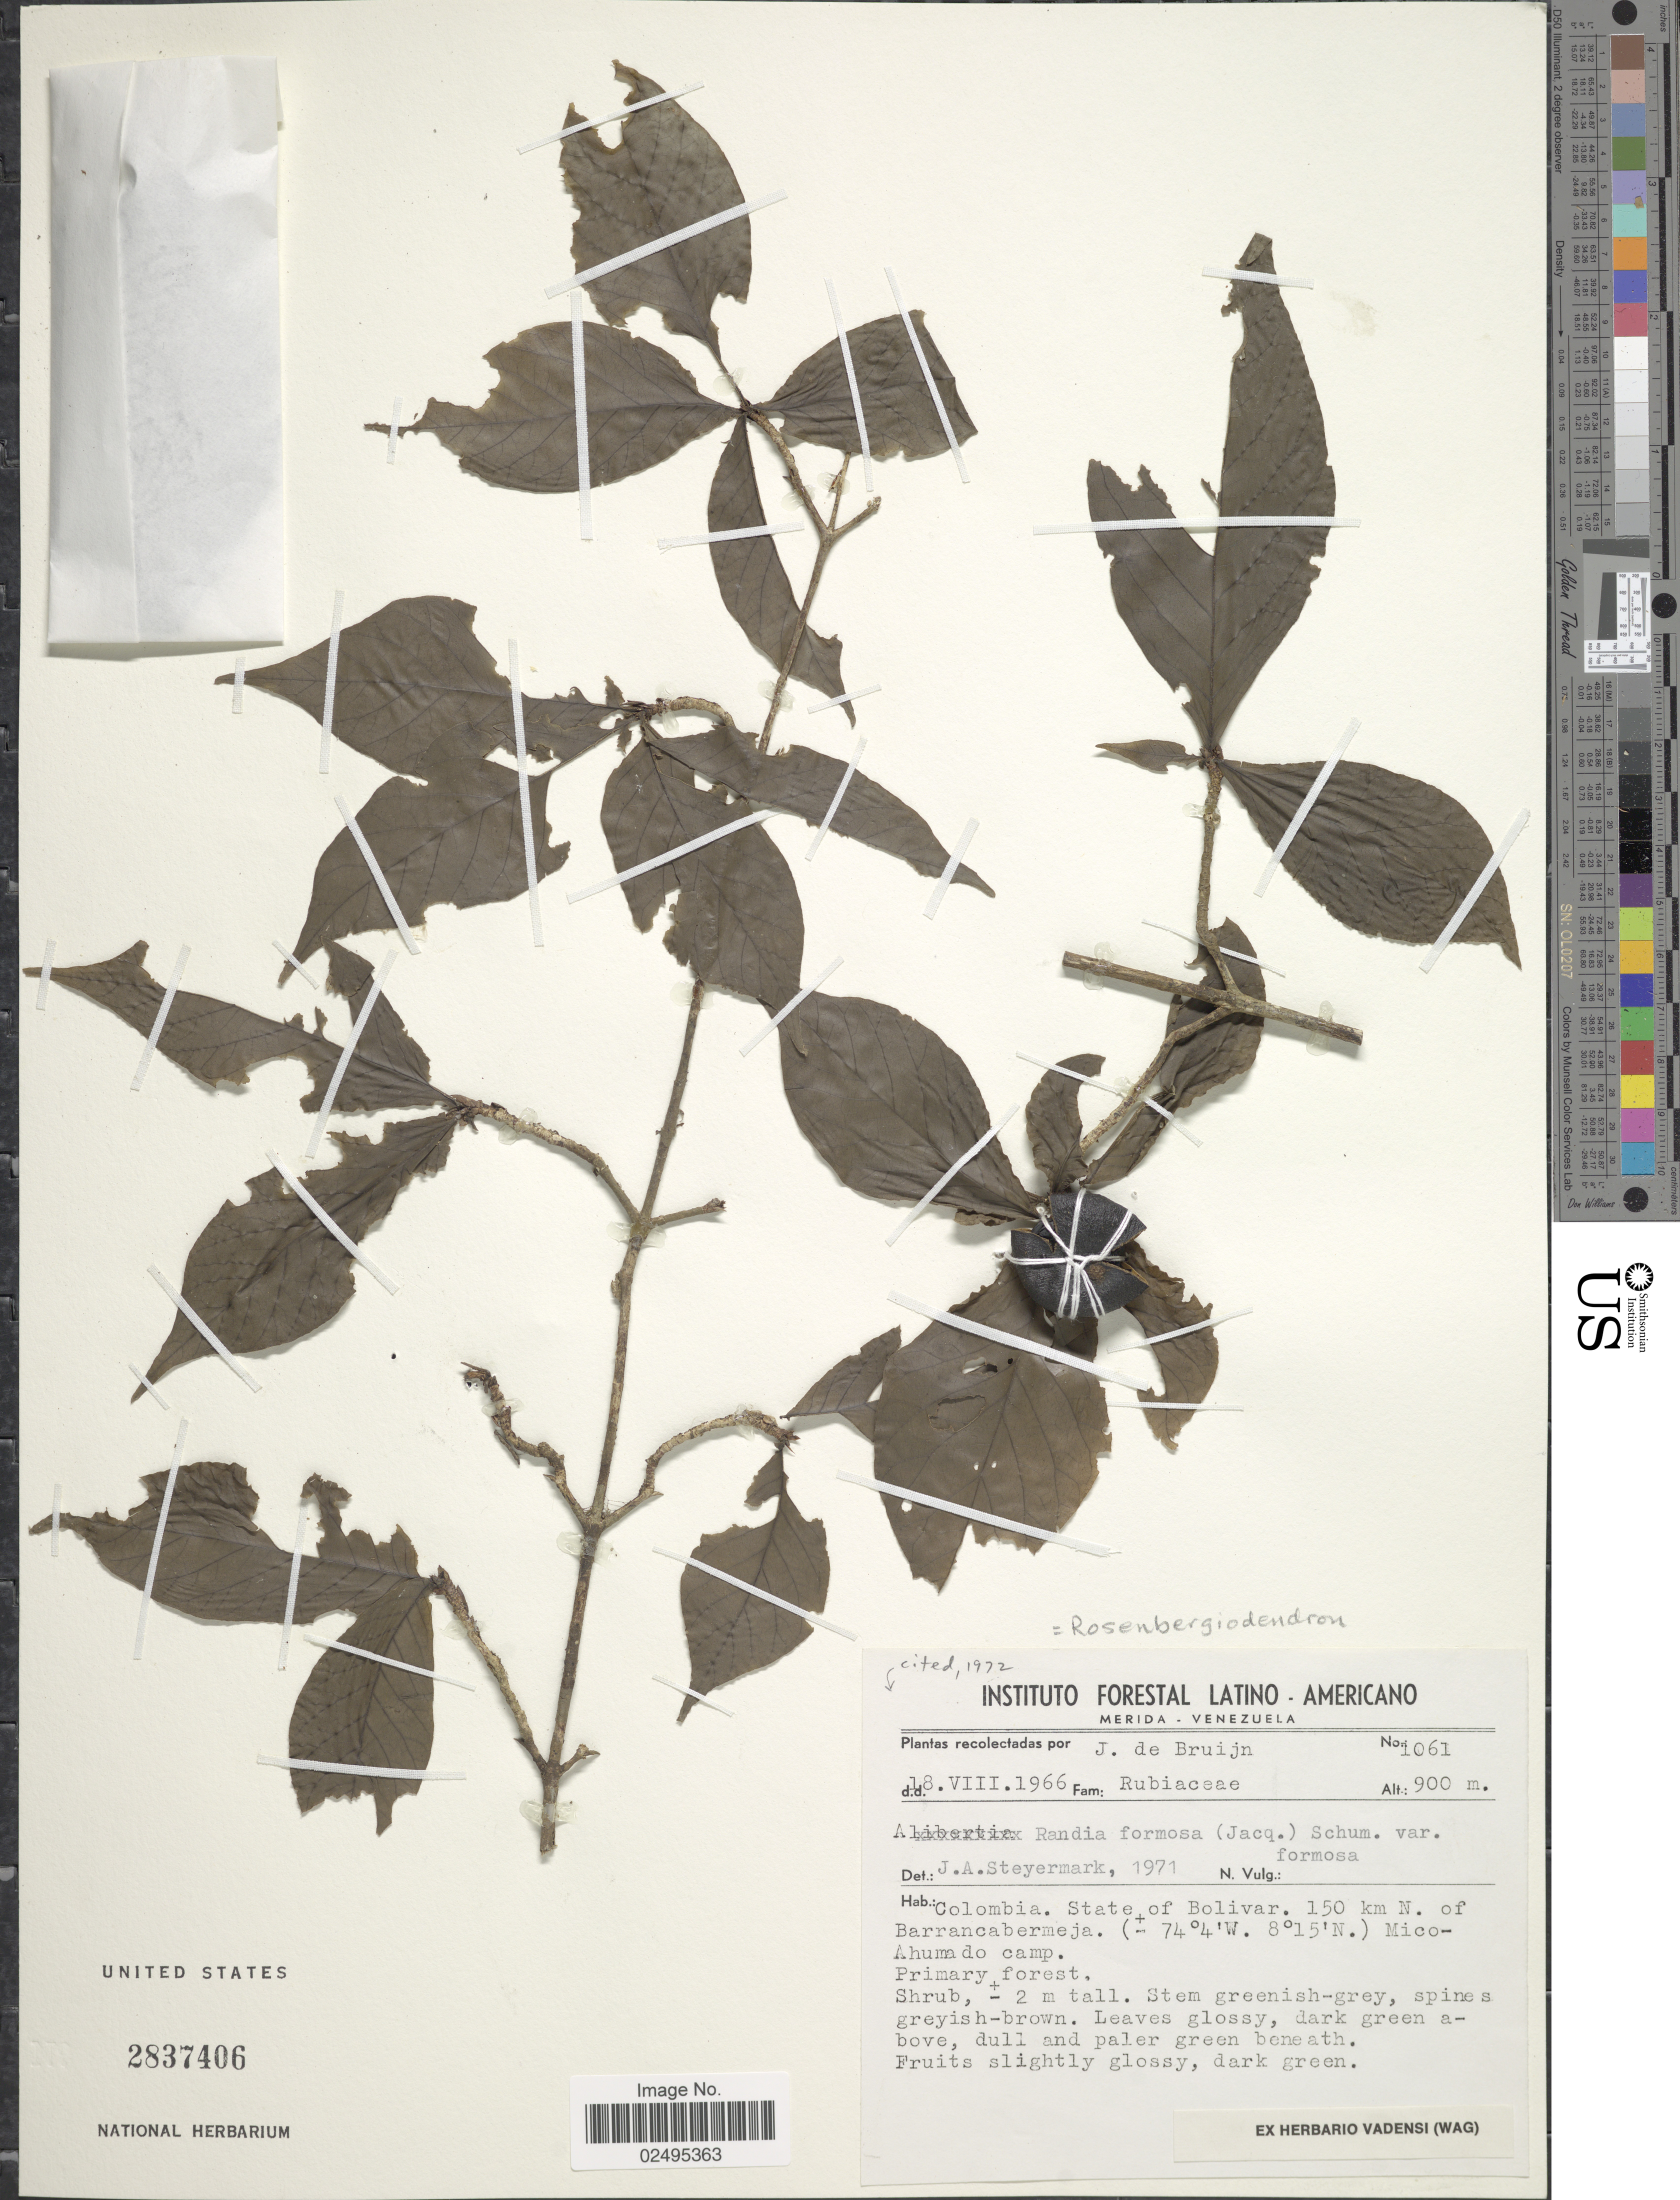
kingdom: Plantae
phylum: Tracheophyta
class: Magnoliopsida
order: Gentianales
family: Rubiaceae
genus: Rosenbergiodendron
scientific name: Rosenbergiodendron formosum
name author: (Jacq.) Fagerl.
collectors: J. Bruijn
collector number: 1061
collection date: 1966-08-18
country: Colombia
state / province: Bolívar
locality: Colombia, State of Bolivar, 150 km N. of Barrancabermeja. Mico-Ahuma do camp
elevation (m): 900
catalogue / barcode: US 2837406